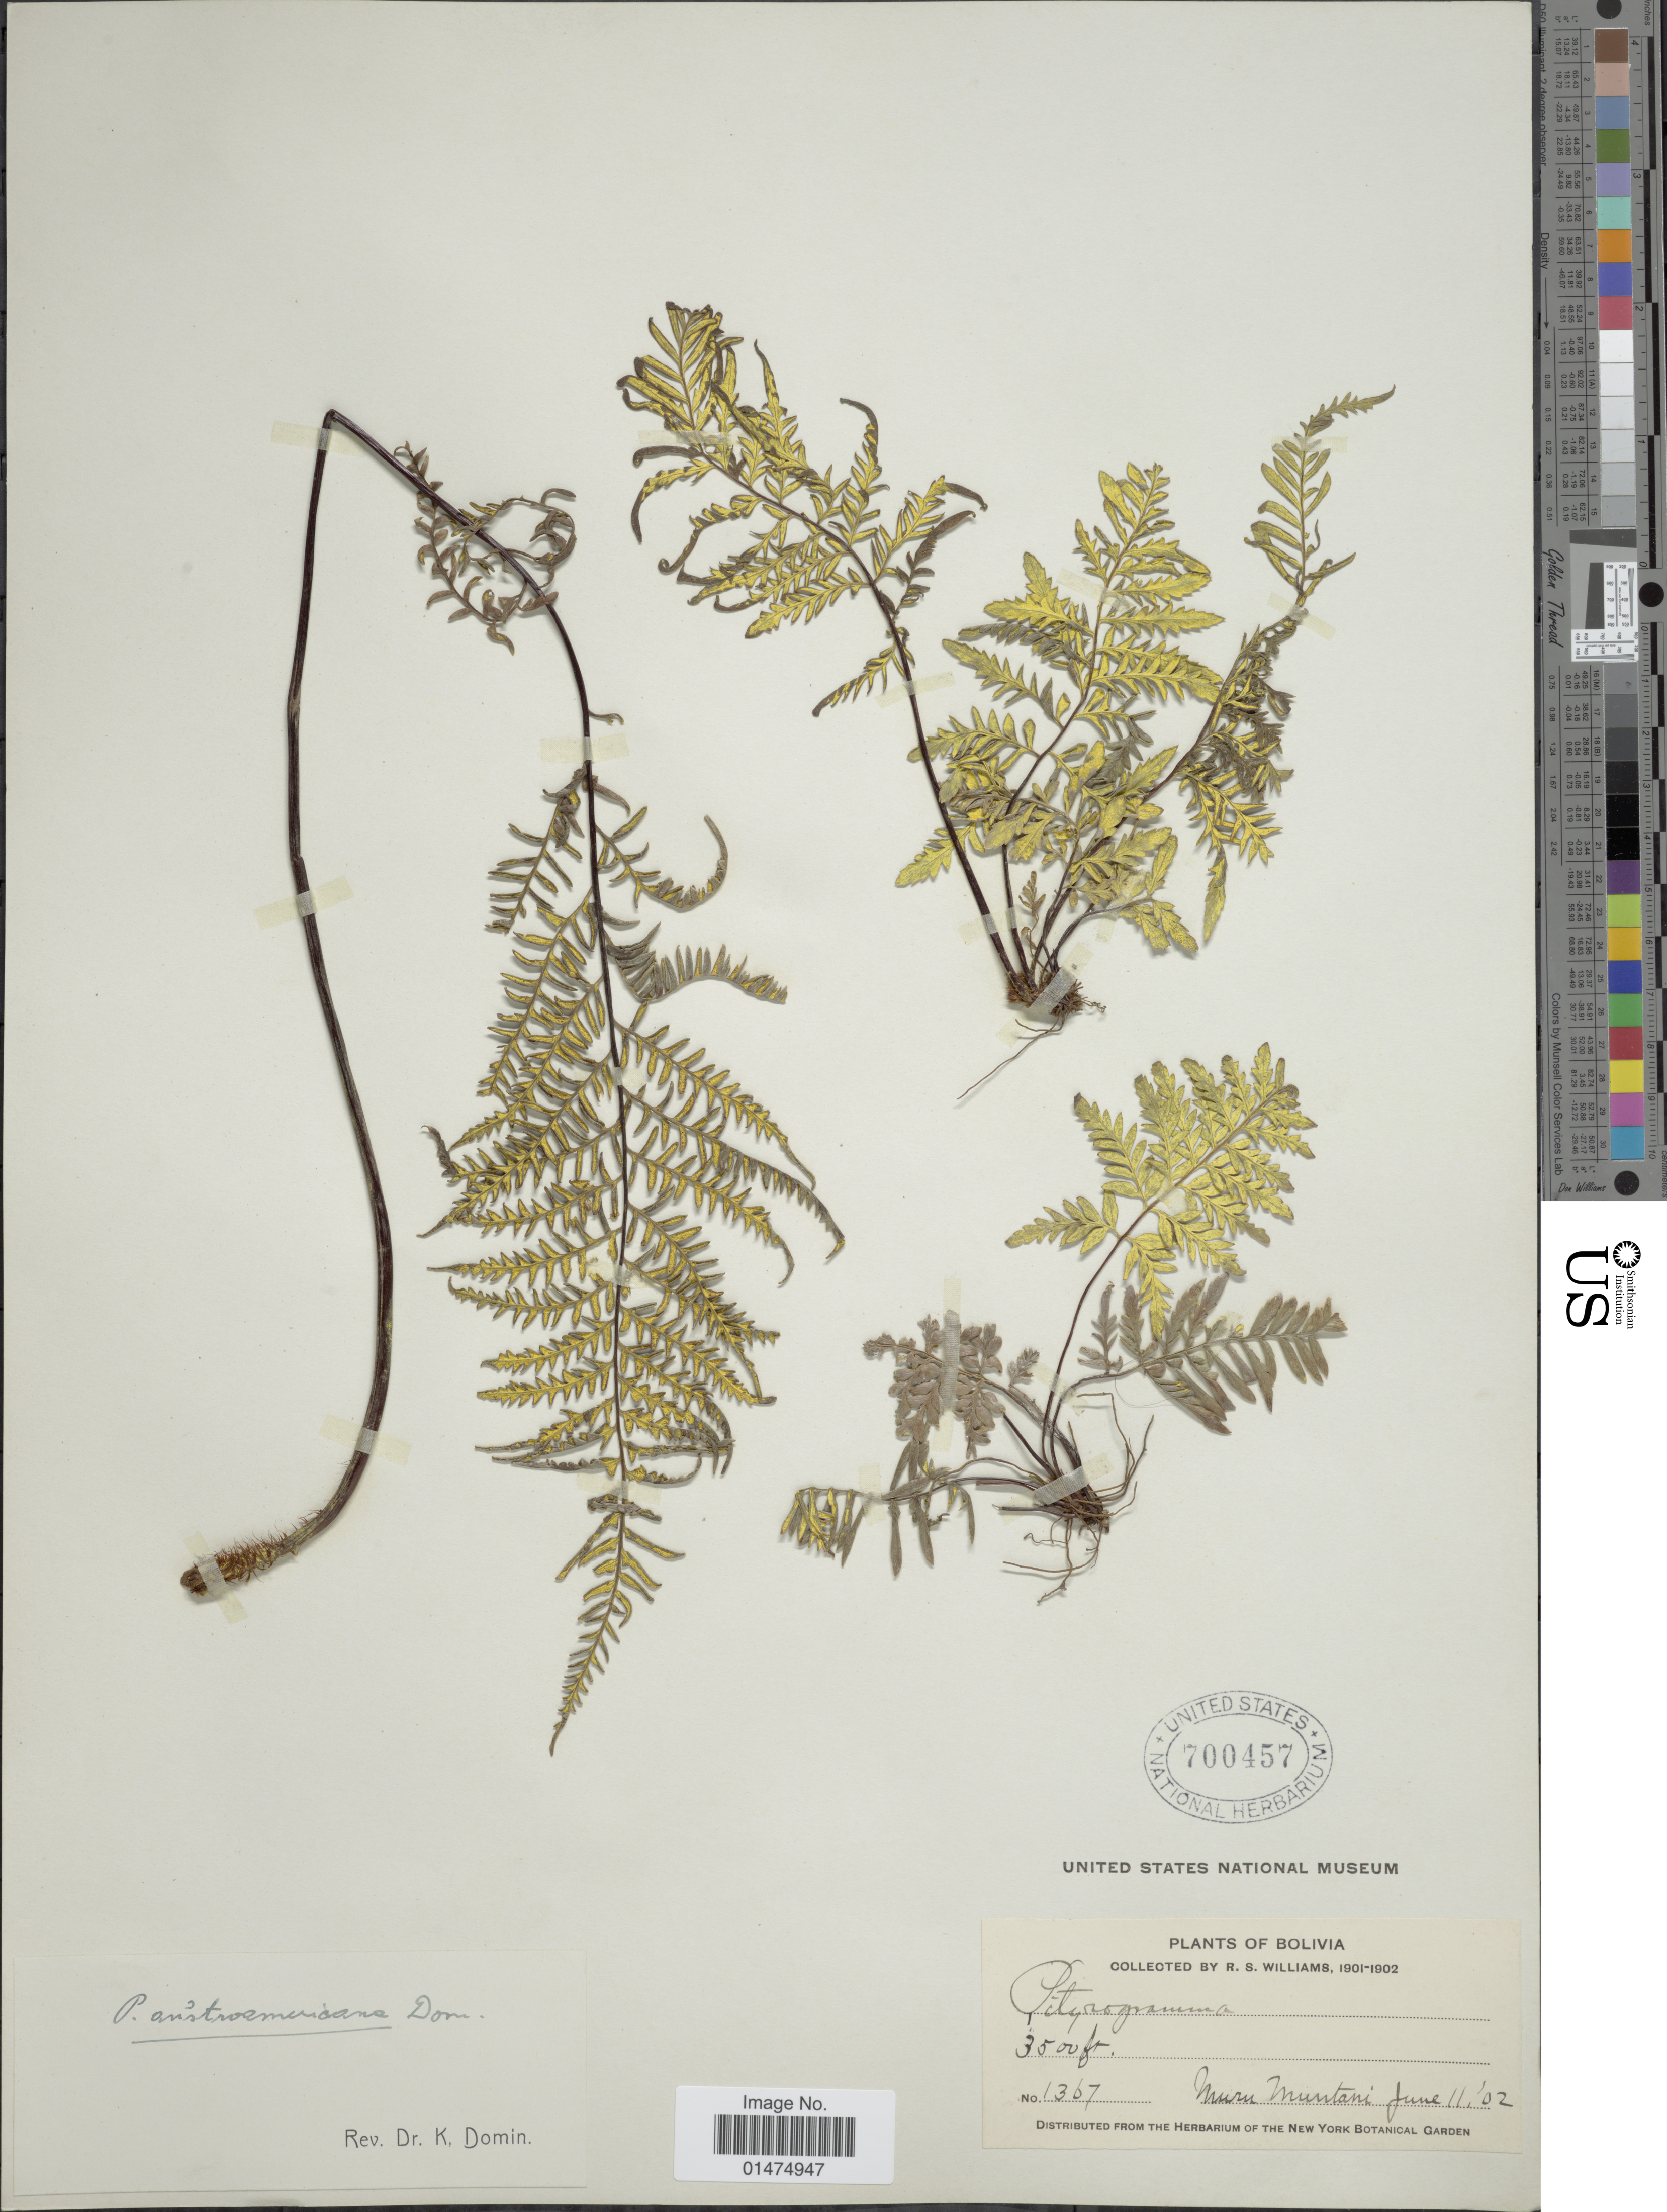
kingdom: Plantae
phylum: Tracheophyta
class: Polypodiopsida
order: Polypodiales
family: Pteridaceae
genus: Pityrogramma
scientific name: Pityrogramma calomelanos var. aureoflava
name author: (Hook.) Weath. ex L.H. Bailey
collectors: R. S. Williams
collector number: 1367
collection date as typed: Jun. 11, '02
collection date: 1902-06-11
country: Bolivia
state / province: La Páz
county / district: Larecaja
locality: Muru Muntani (between Tacacoma and Consata)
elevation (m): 1067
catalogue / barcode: US 700457